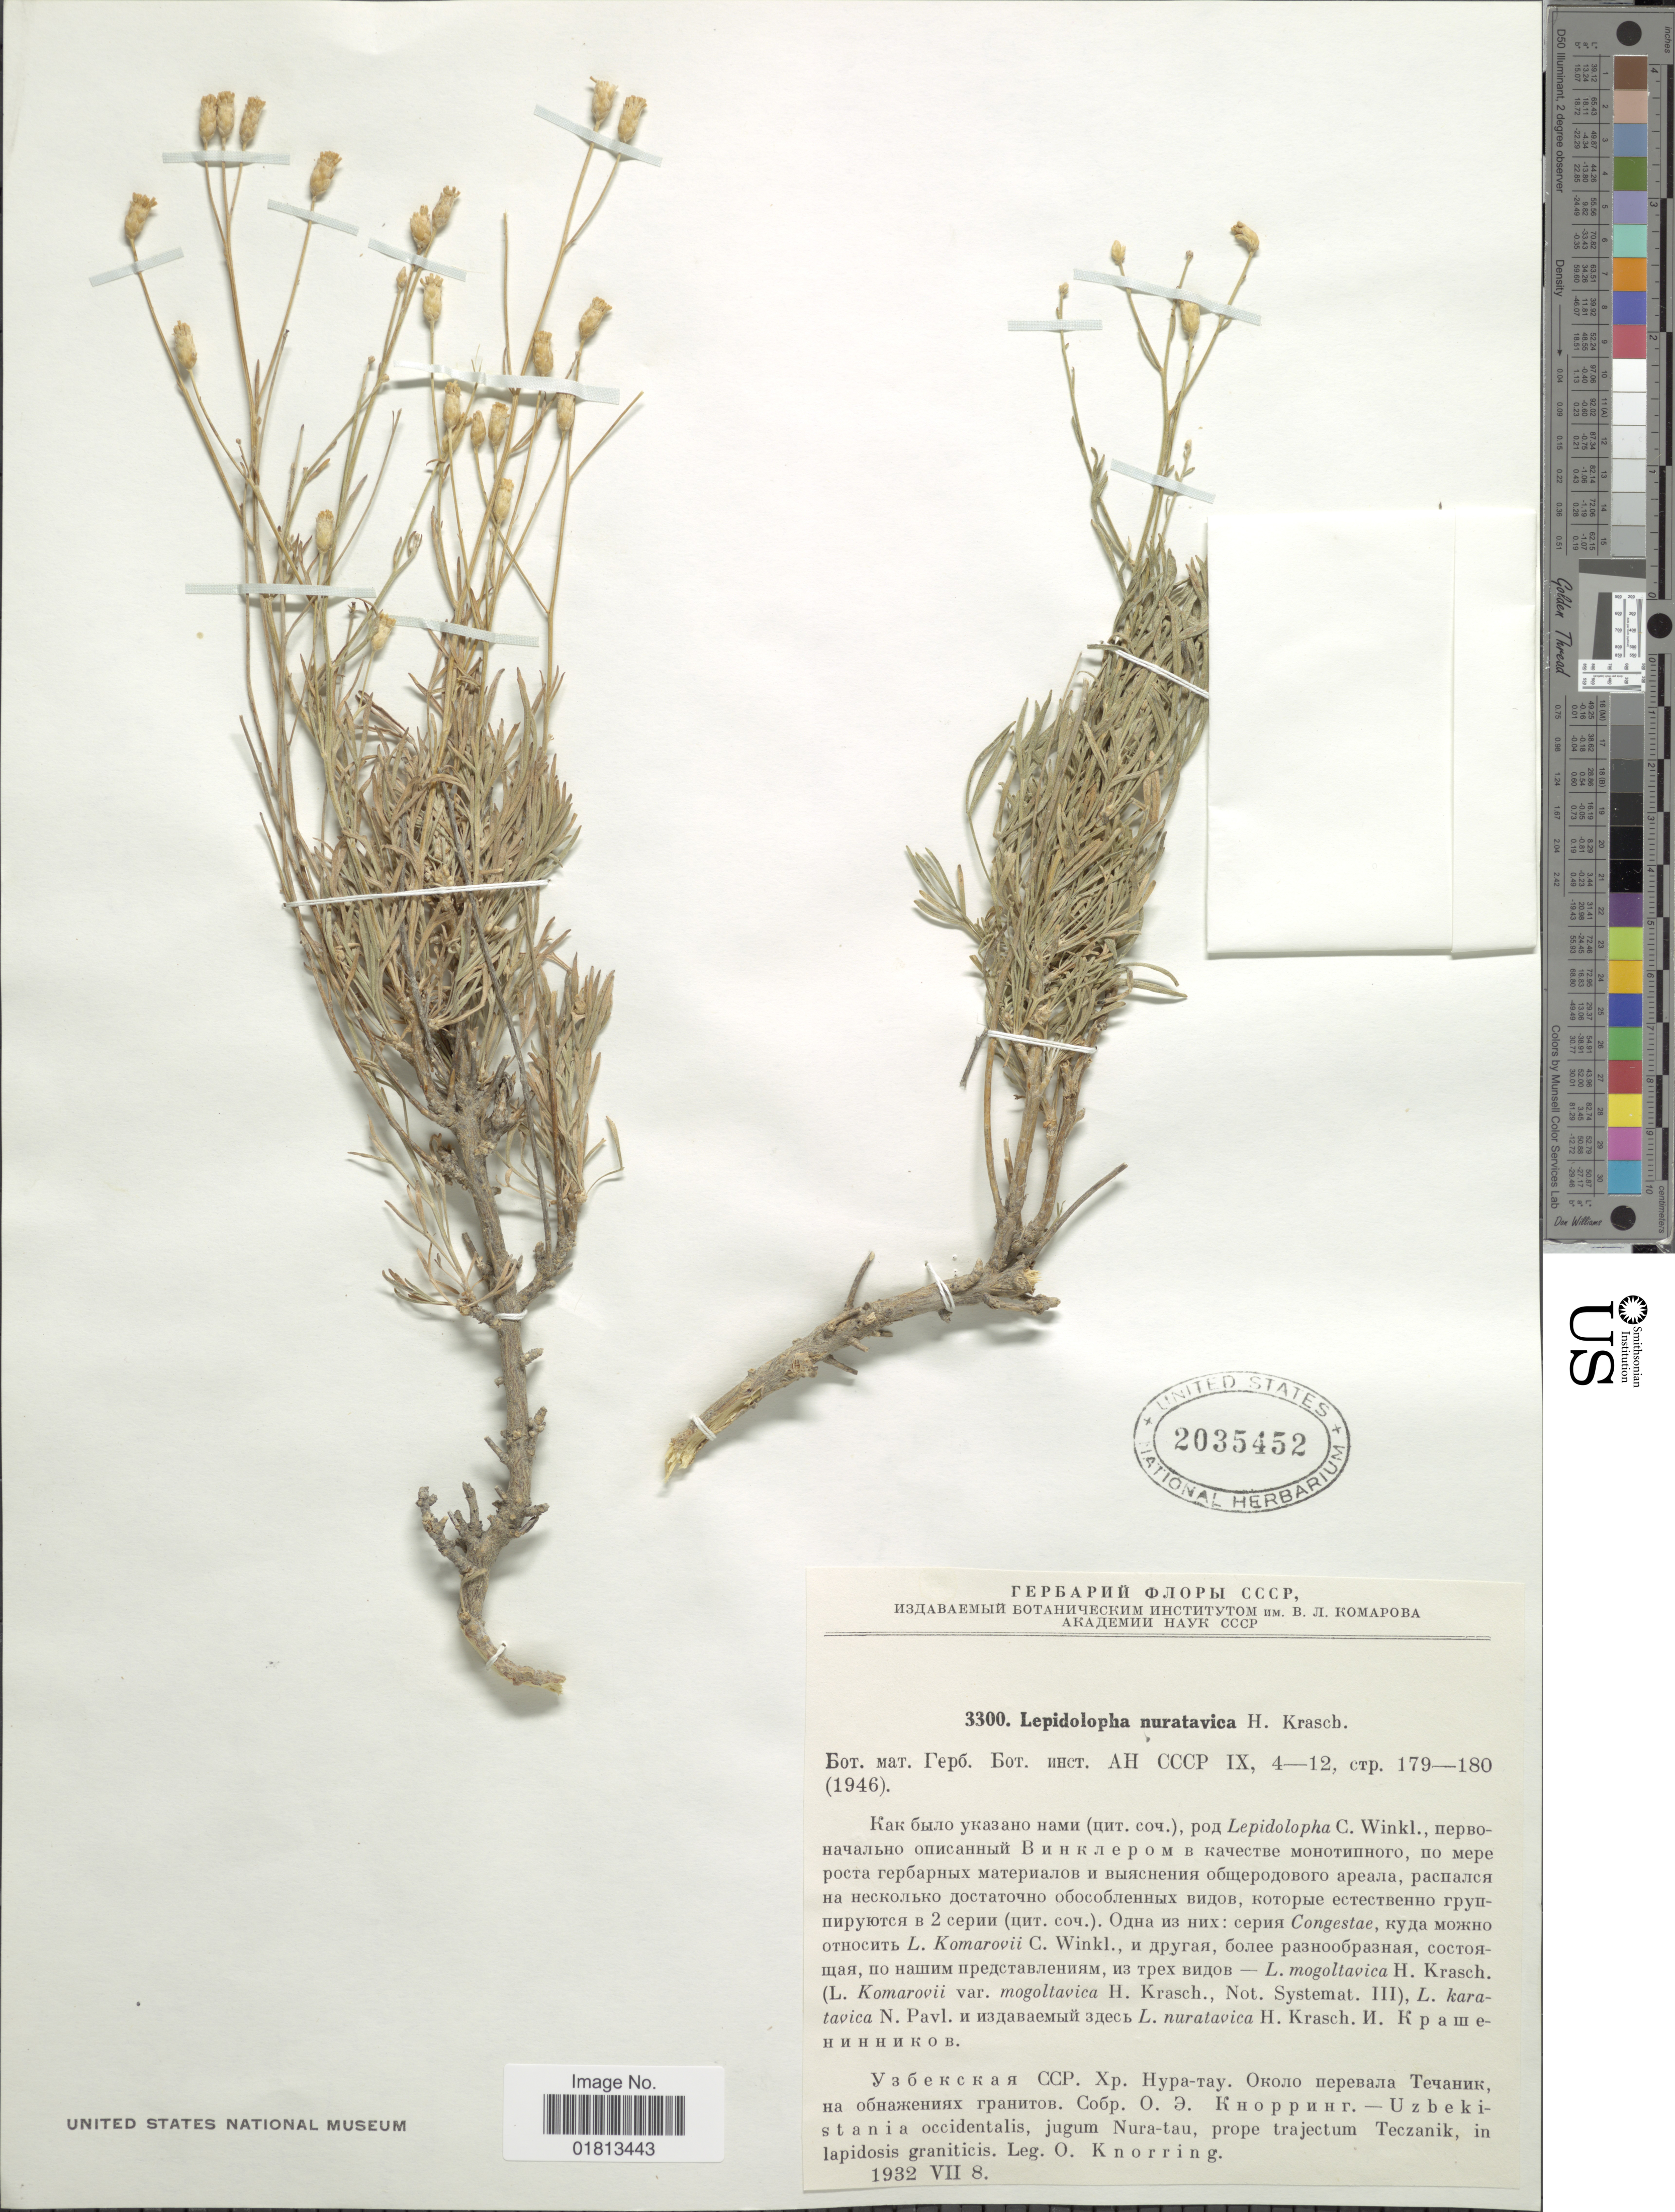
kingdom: Plantae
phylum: Tracheophyta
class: Magnoliopsida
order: Asterales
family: Asteraceae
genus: Lepidolopha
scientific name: Lepidolopha nuratavica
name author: Krasch.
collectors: O. Knorring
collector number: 3300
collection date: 1932-07-08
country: Uzbekistan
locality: Uzbekistania occidentalos, jugum Nura-tau, prope trajectum Teczanik, in lapidosis graniticis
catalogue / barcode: US 2035452